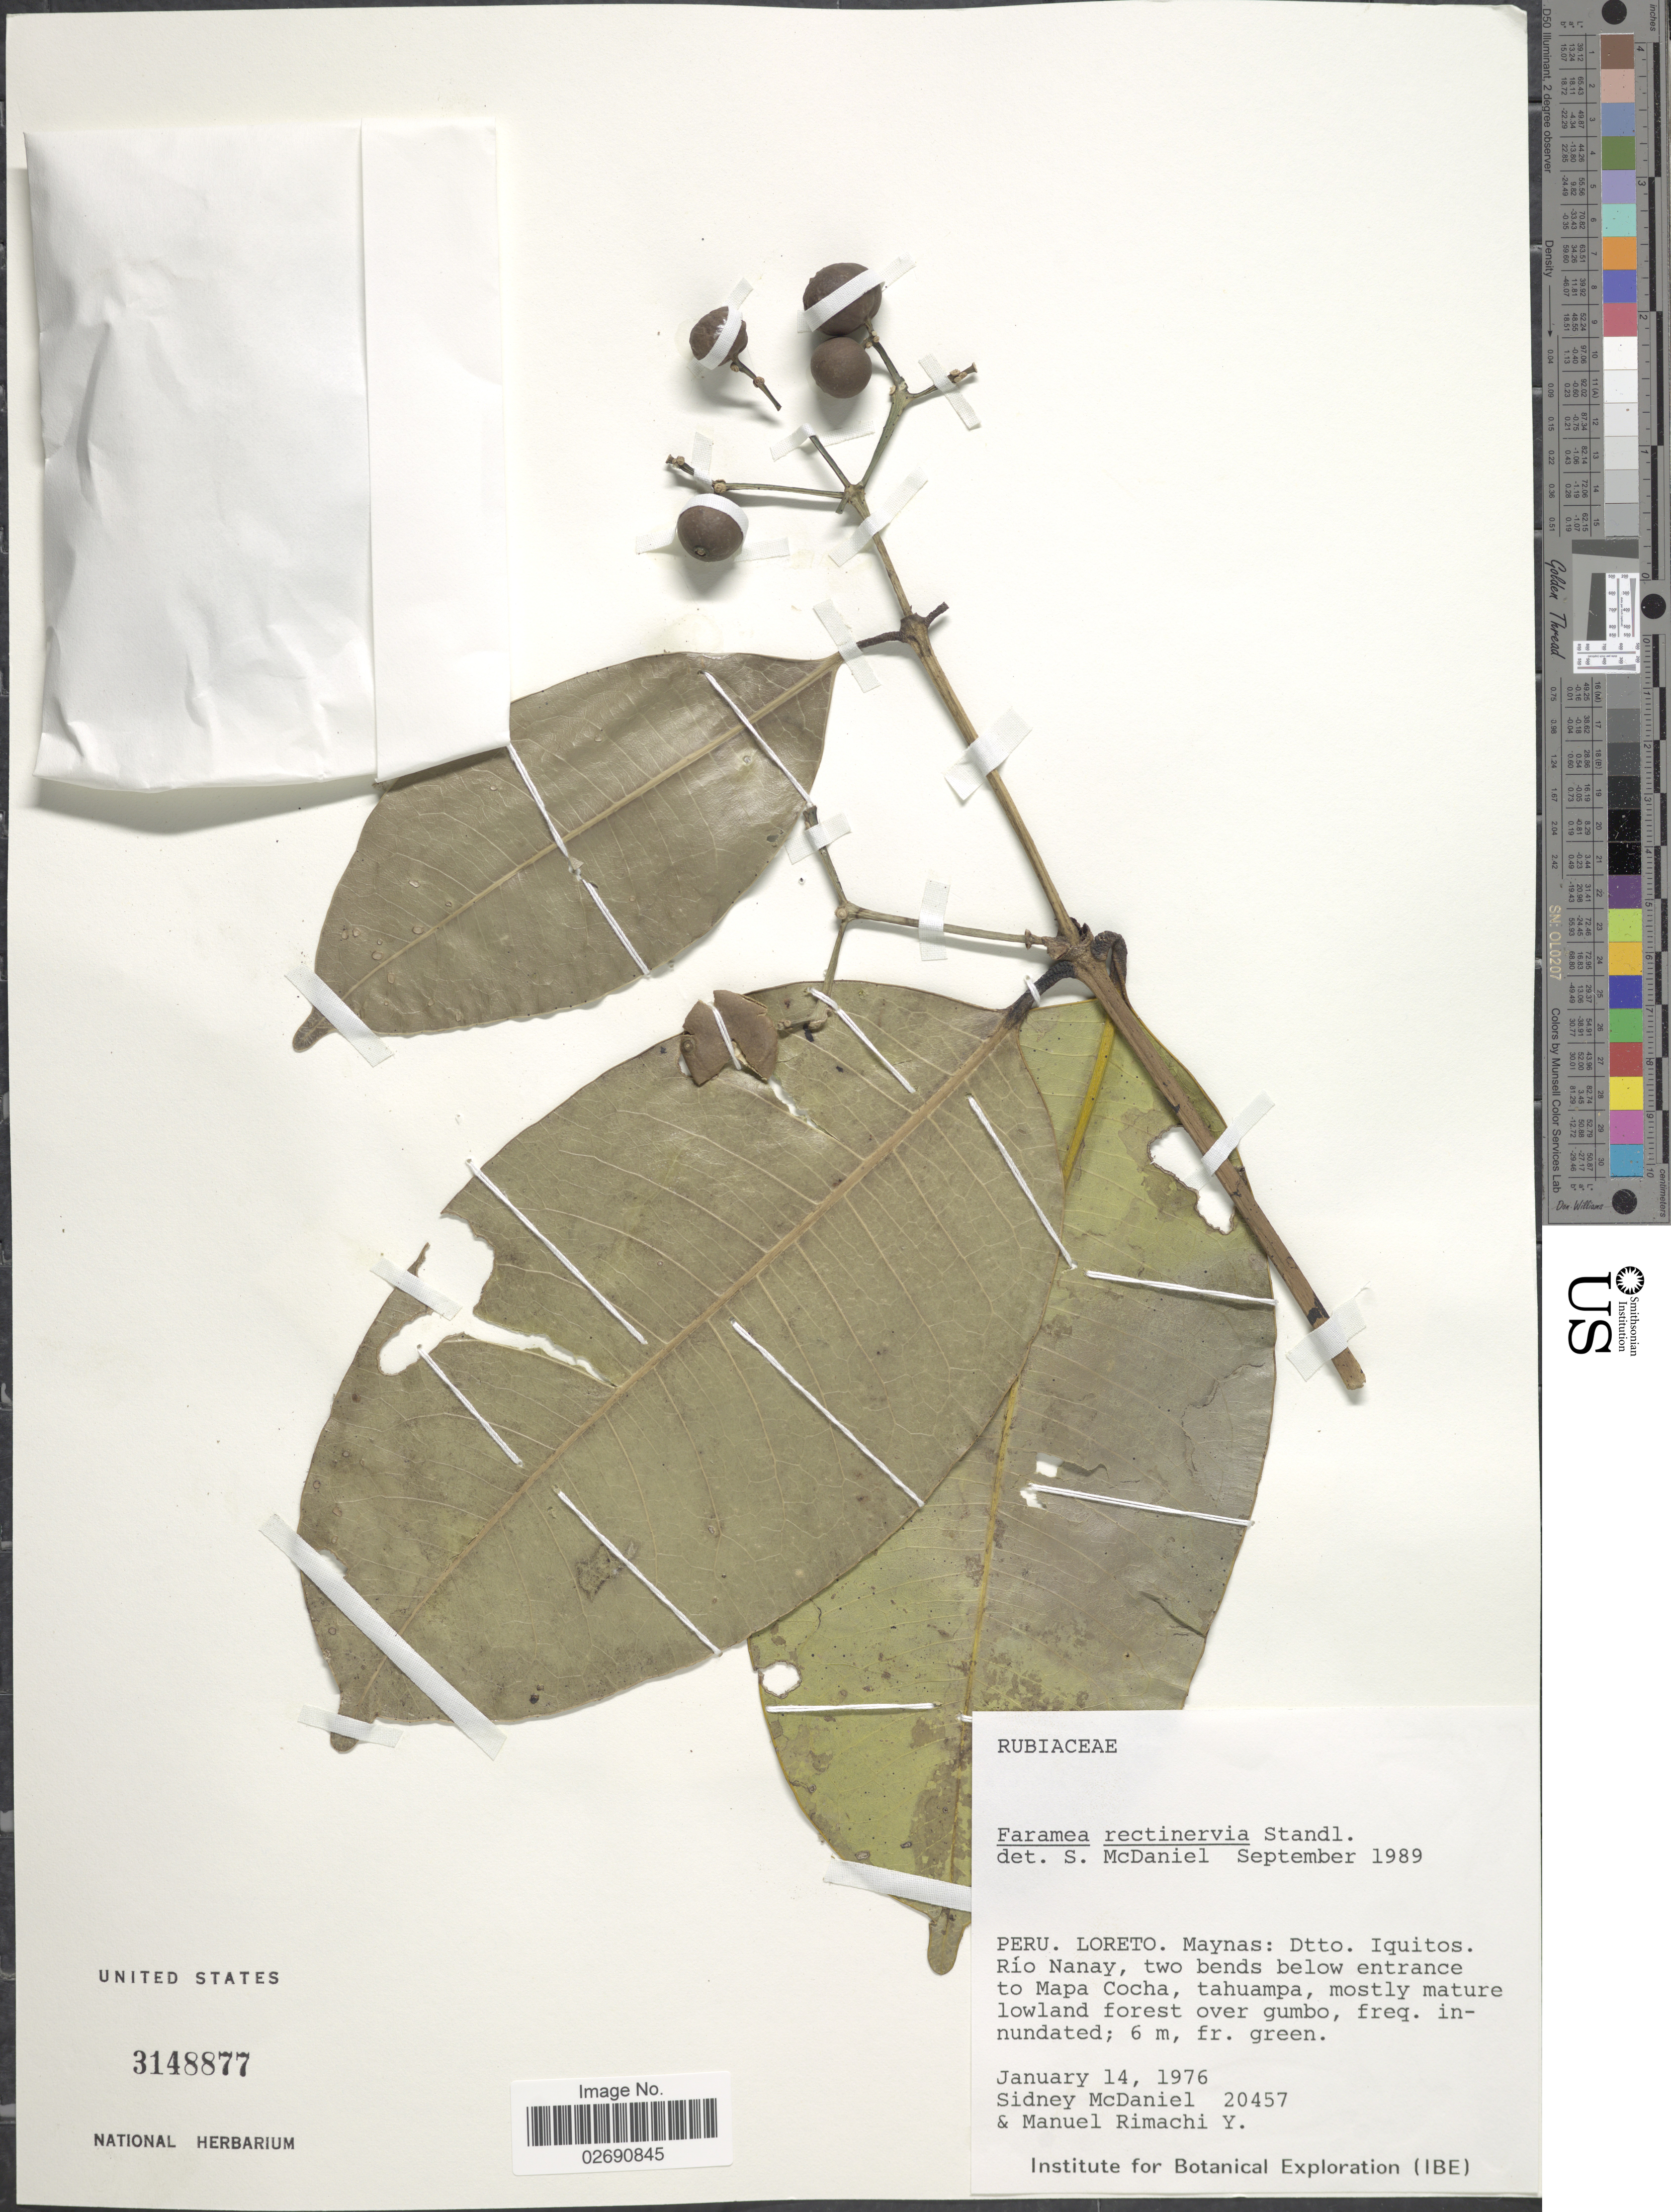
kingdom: Plantae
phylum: Tracheophyta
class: Magnoliopsida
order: Gentianales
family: Rubiaceae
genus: Faramea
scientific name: Faramea rectinervia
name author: Standl.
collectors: S. McDaniel & M. Rimachi Y.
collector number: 20457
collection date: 1976-01-14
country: Peru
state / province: Loreto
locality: Maynas: Dtto. Iquitos. Rio Nanay, two bends below entrance to Mapa Cocha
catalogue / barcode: US 3148877